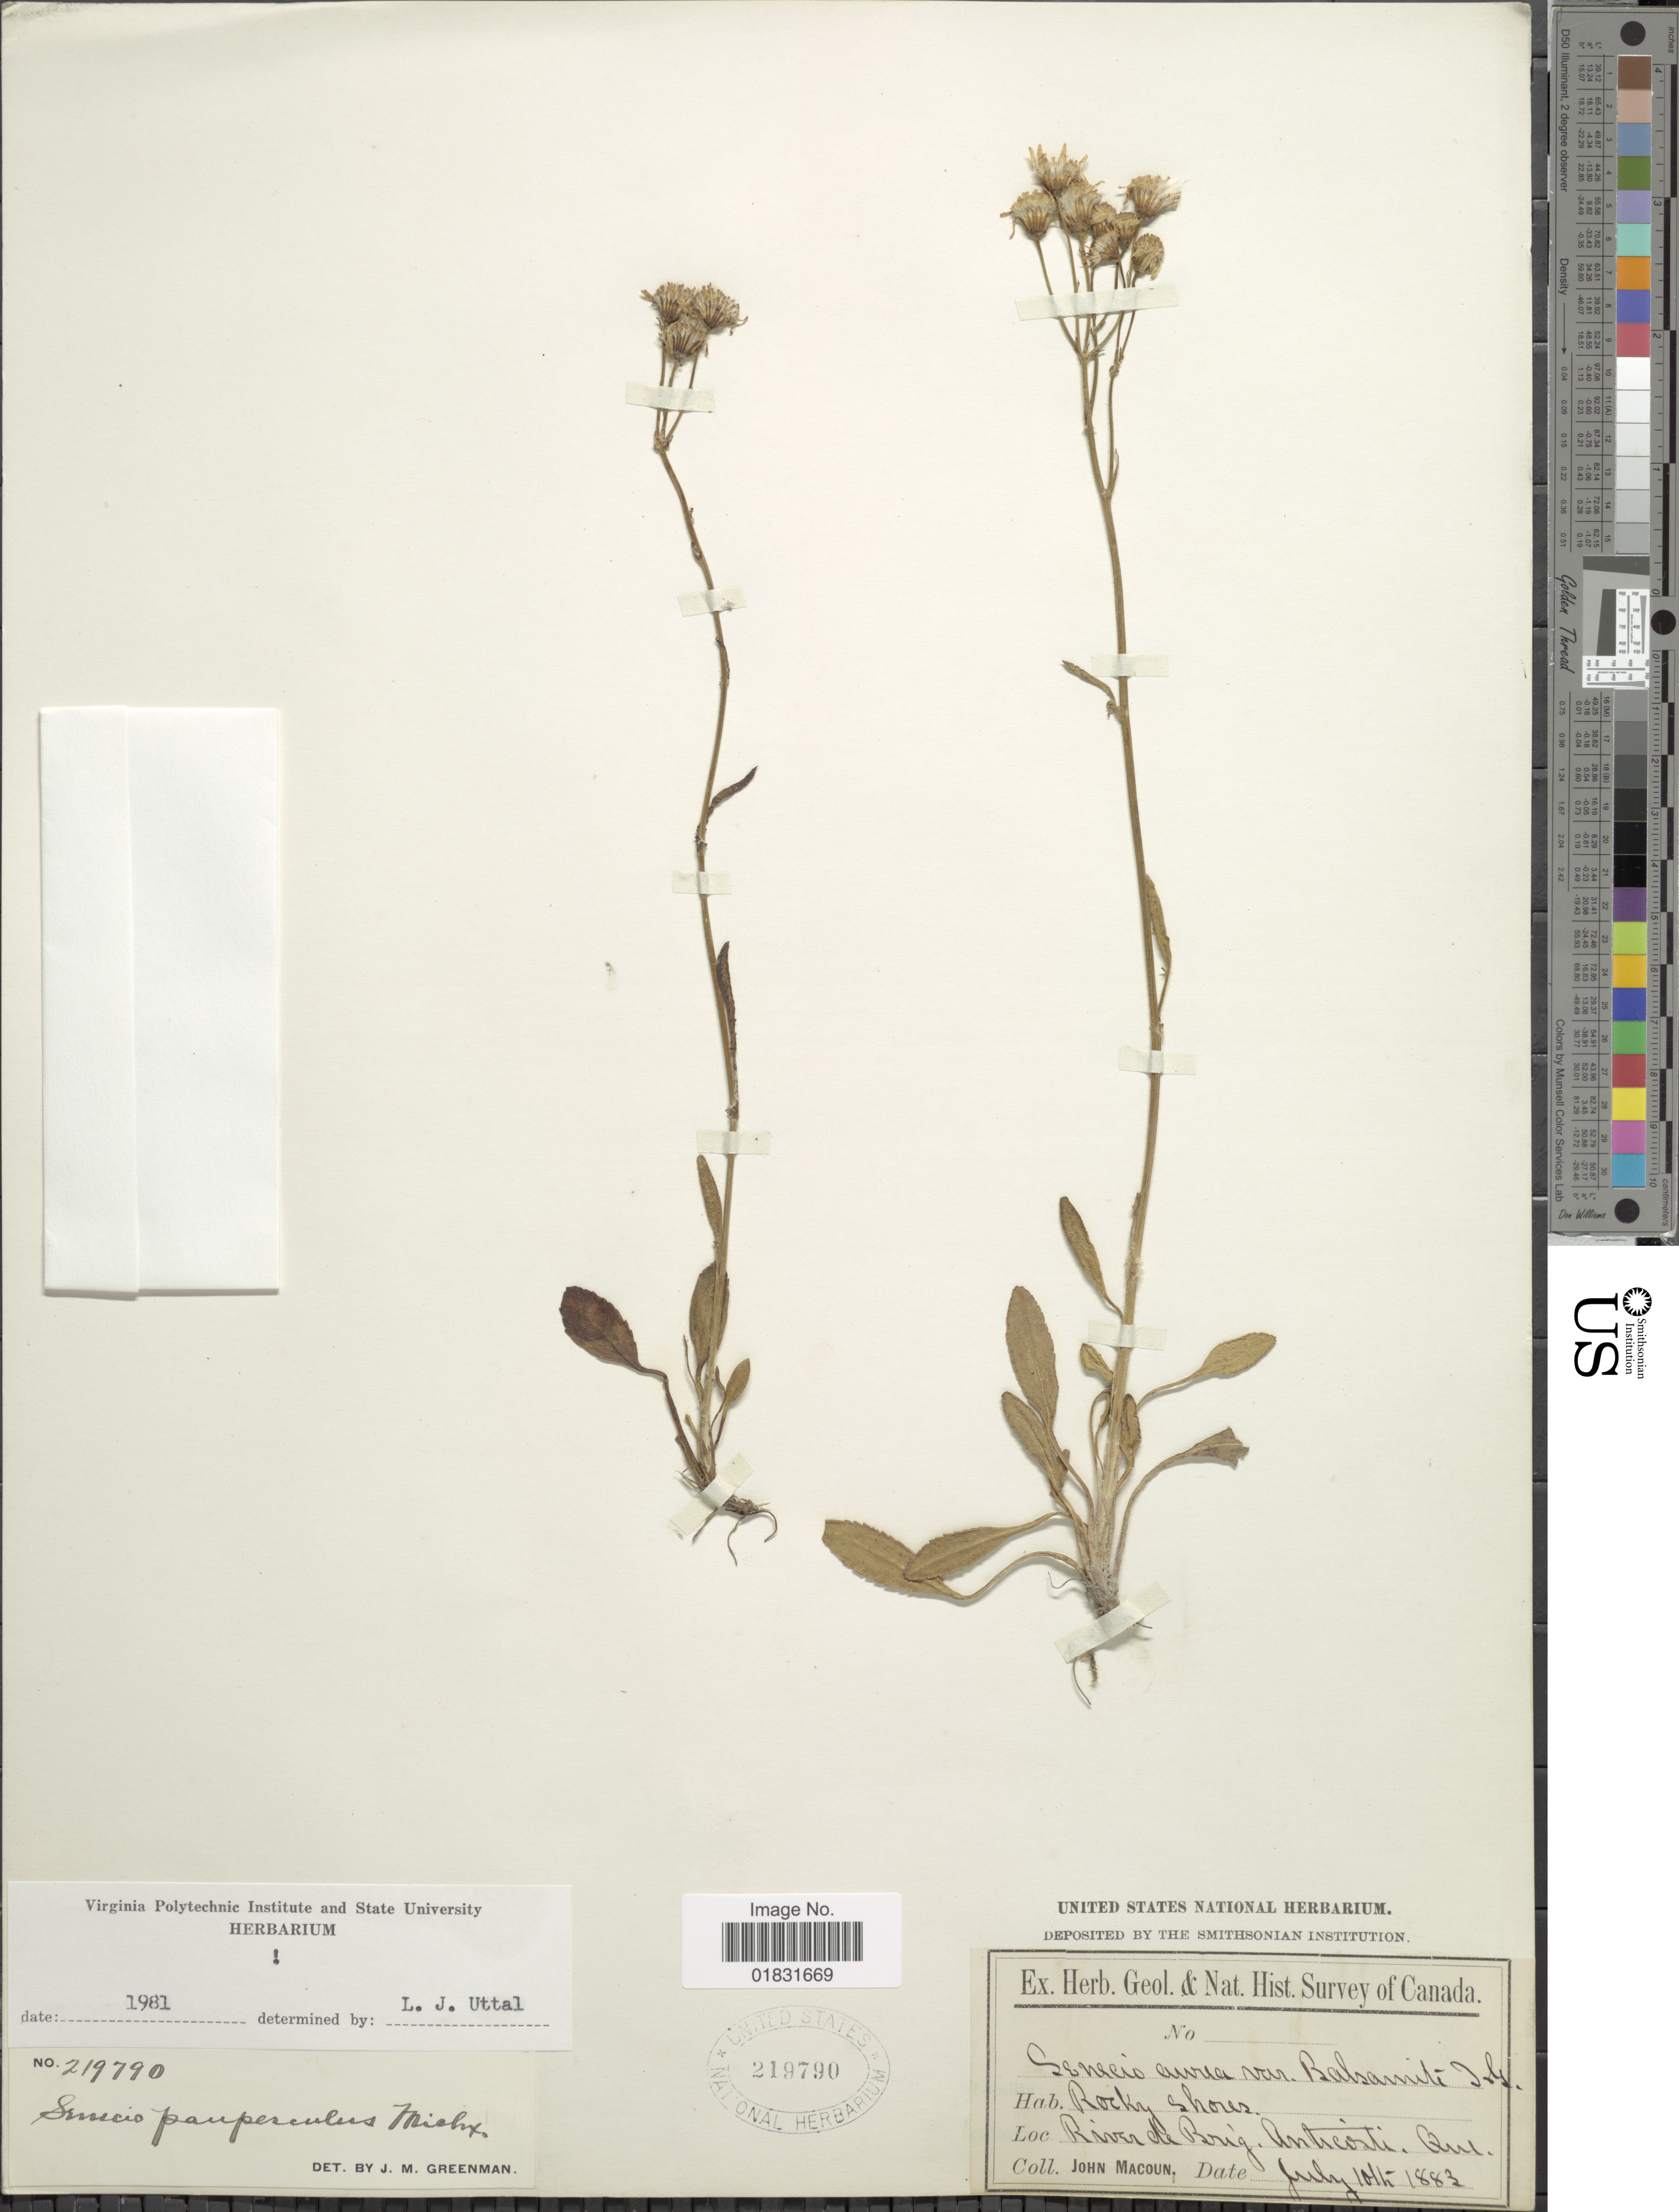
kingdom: Plantae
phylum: Tracheophyta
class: Magnoliopsida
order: Asterales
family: Asteraceae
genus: Packera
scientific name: Packera paupercula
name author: (Michx.) Á. Löve & D. Löve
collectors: J. Macoun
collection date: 1883-07-10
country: Canada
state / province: Ontario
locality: Rocky shores, River de brig, Anticosti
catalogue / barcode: US 219790